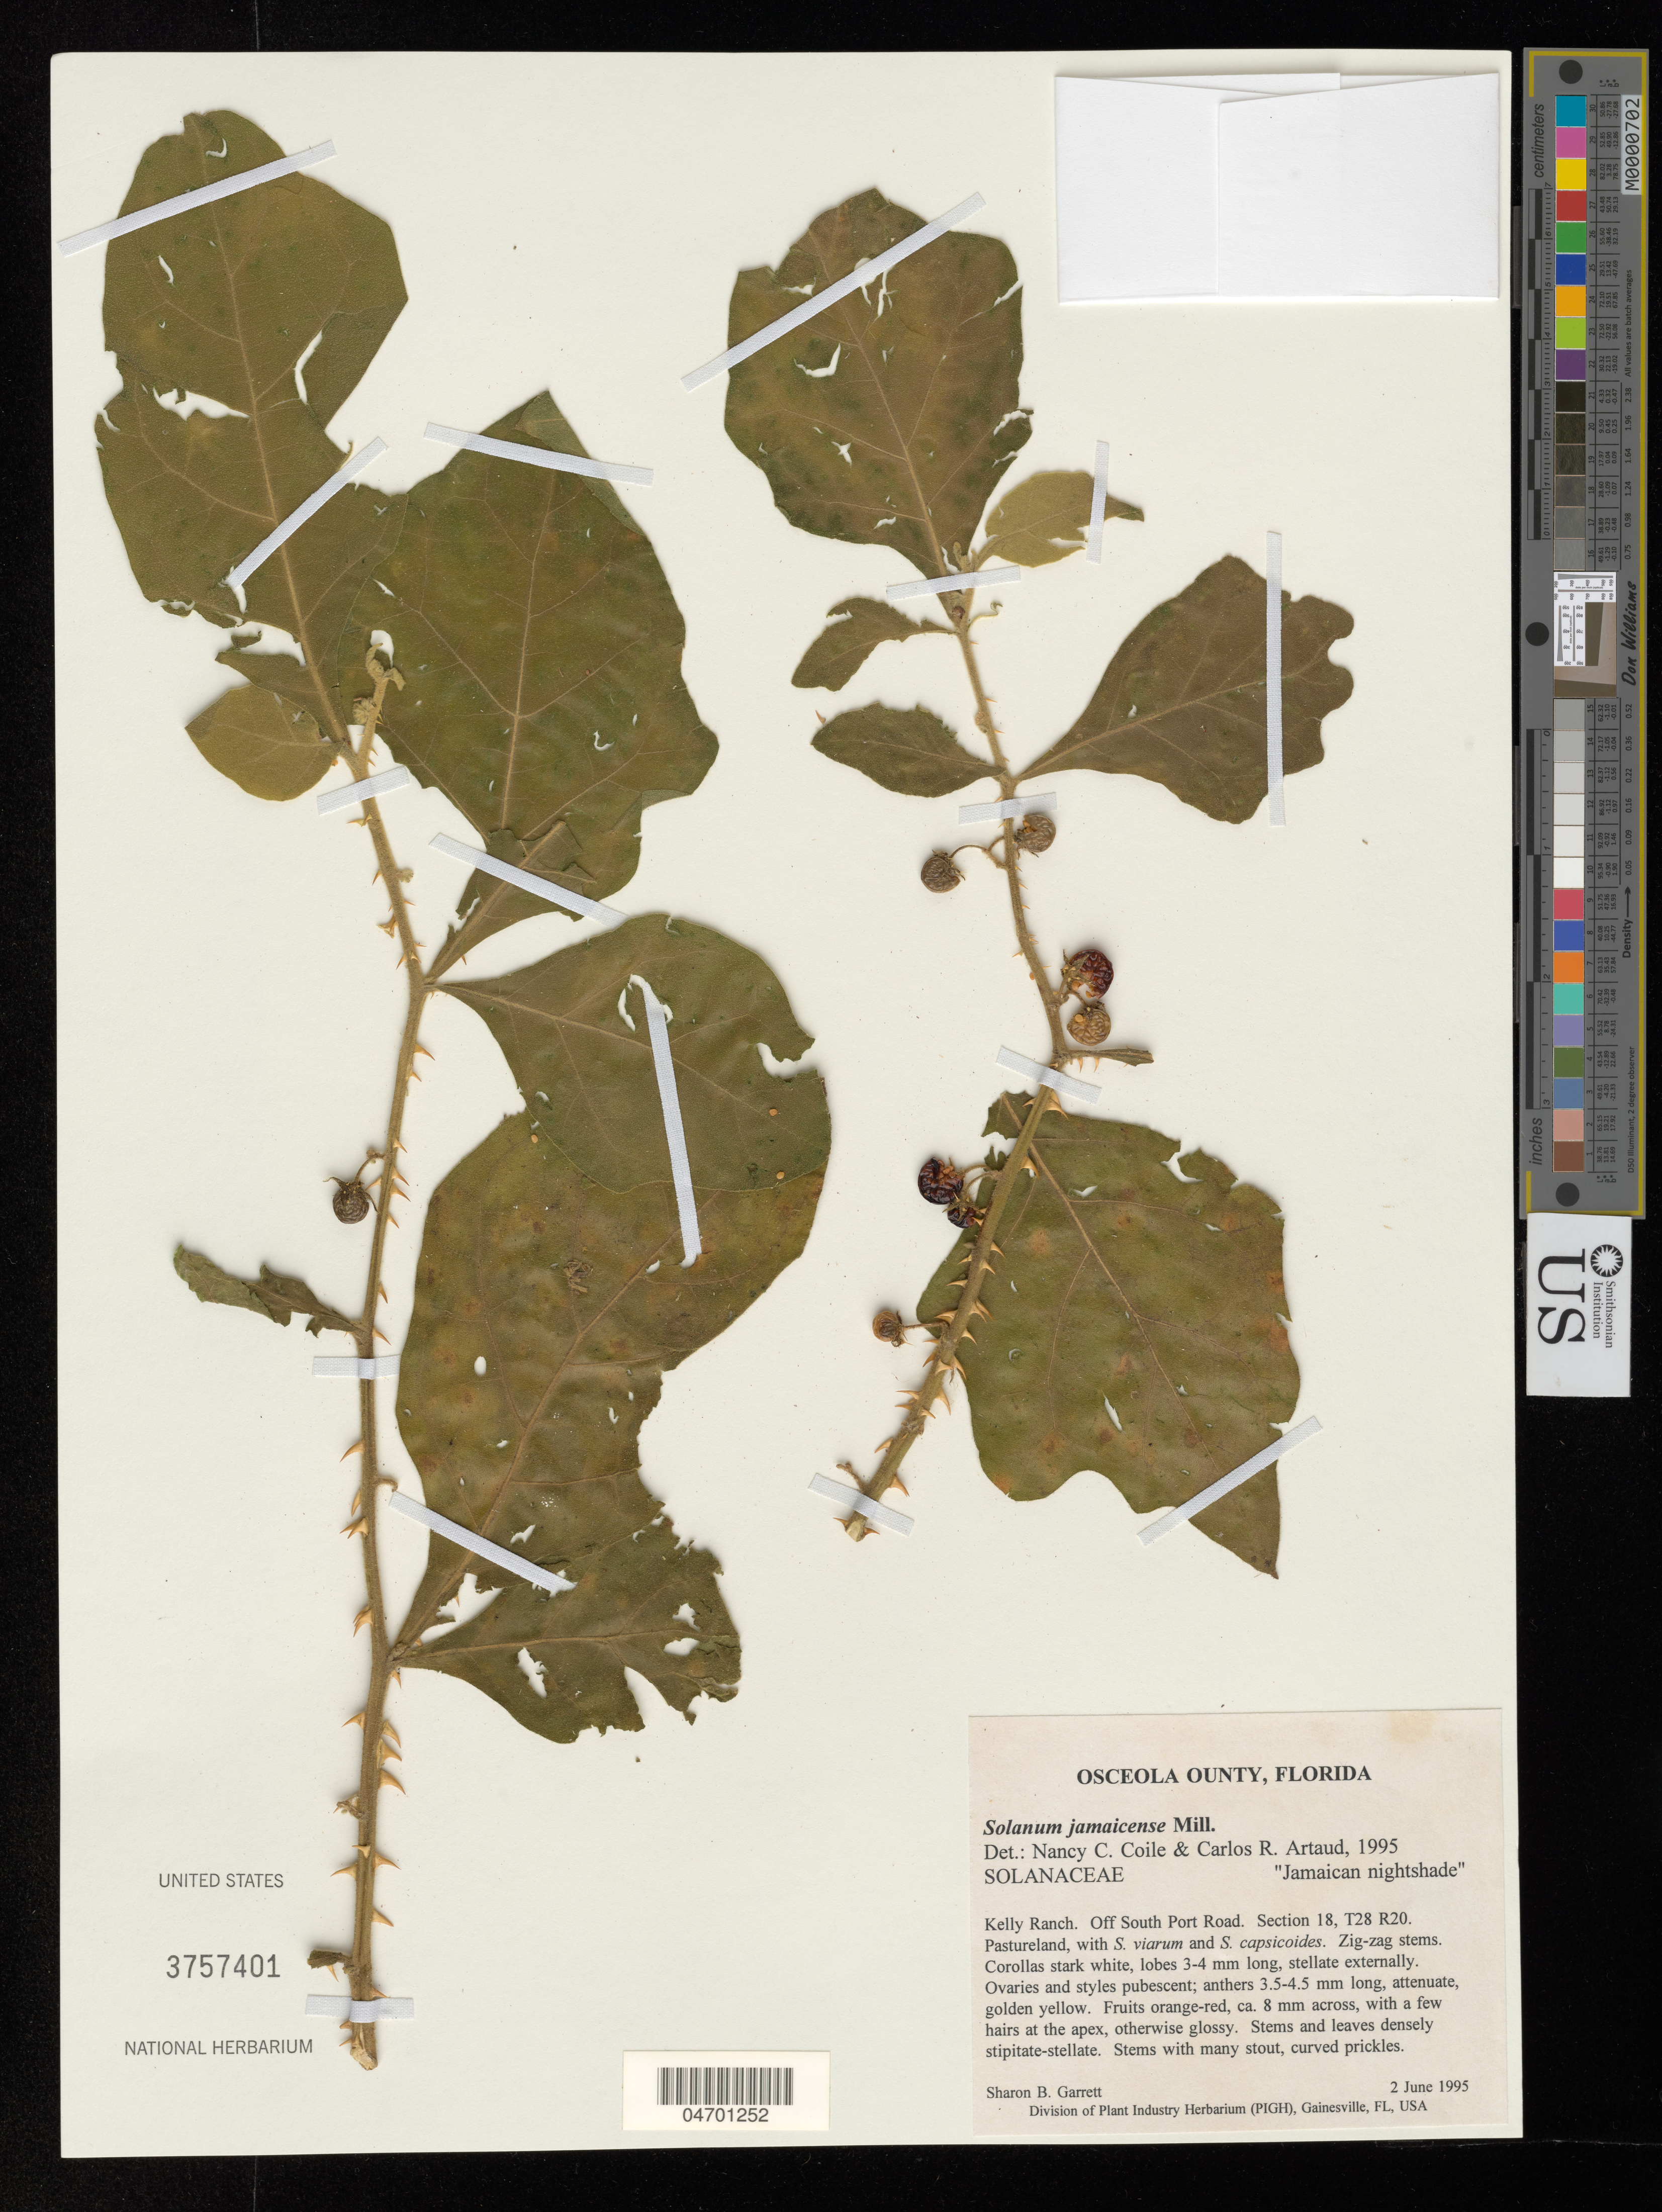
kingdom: Plantae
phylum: Tracheophyta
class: Magnoliopsida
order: Solanales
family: Solanaceae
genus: Solanum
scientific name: Solanum jamaicense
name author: Mill.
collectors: S. Garrett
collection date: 1995-06-02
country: United States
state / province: Florida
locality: Osceola Ounty. Kelly Ranch. Off South Port Road. Section 18, T28 R20. Pastureland.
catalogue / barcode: US 3757401